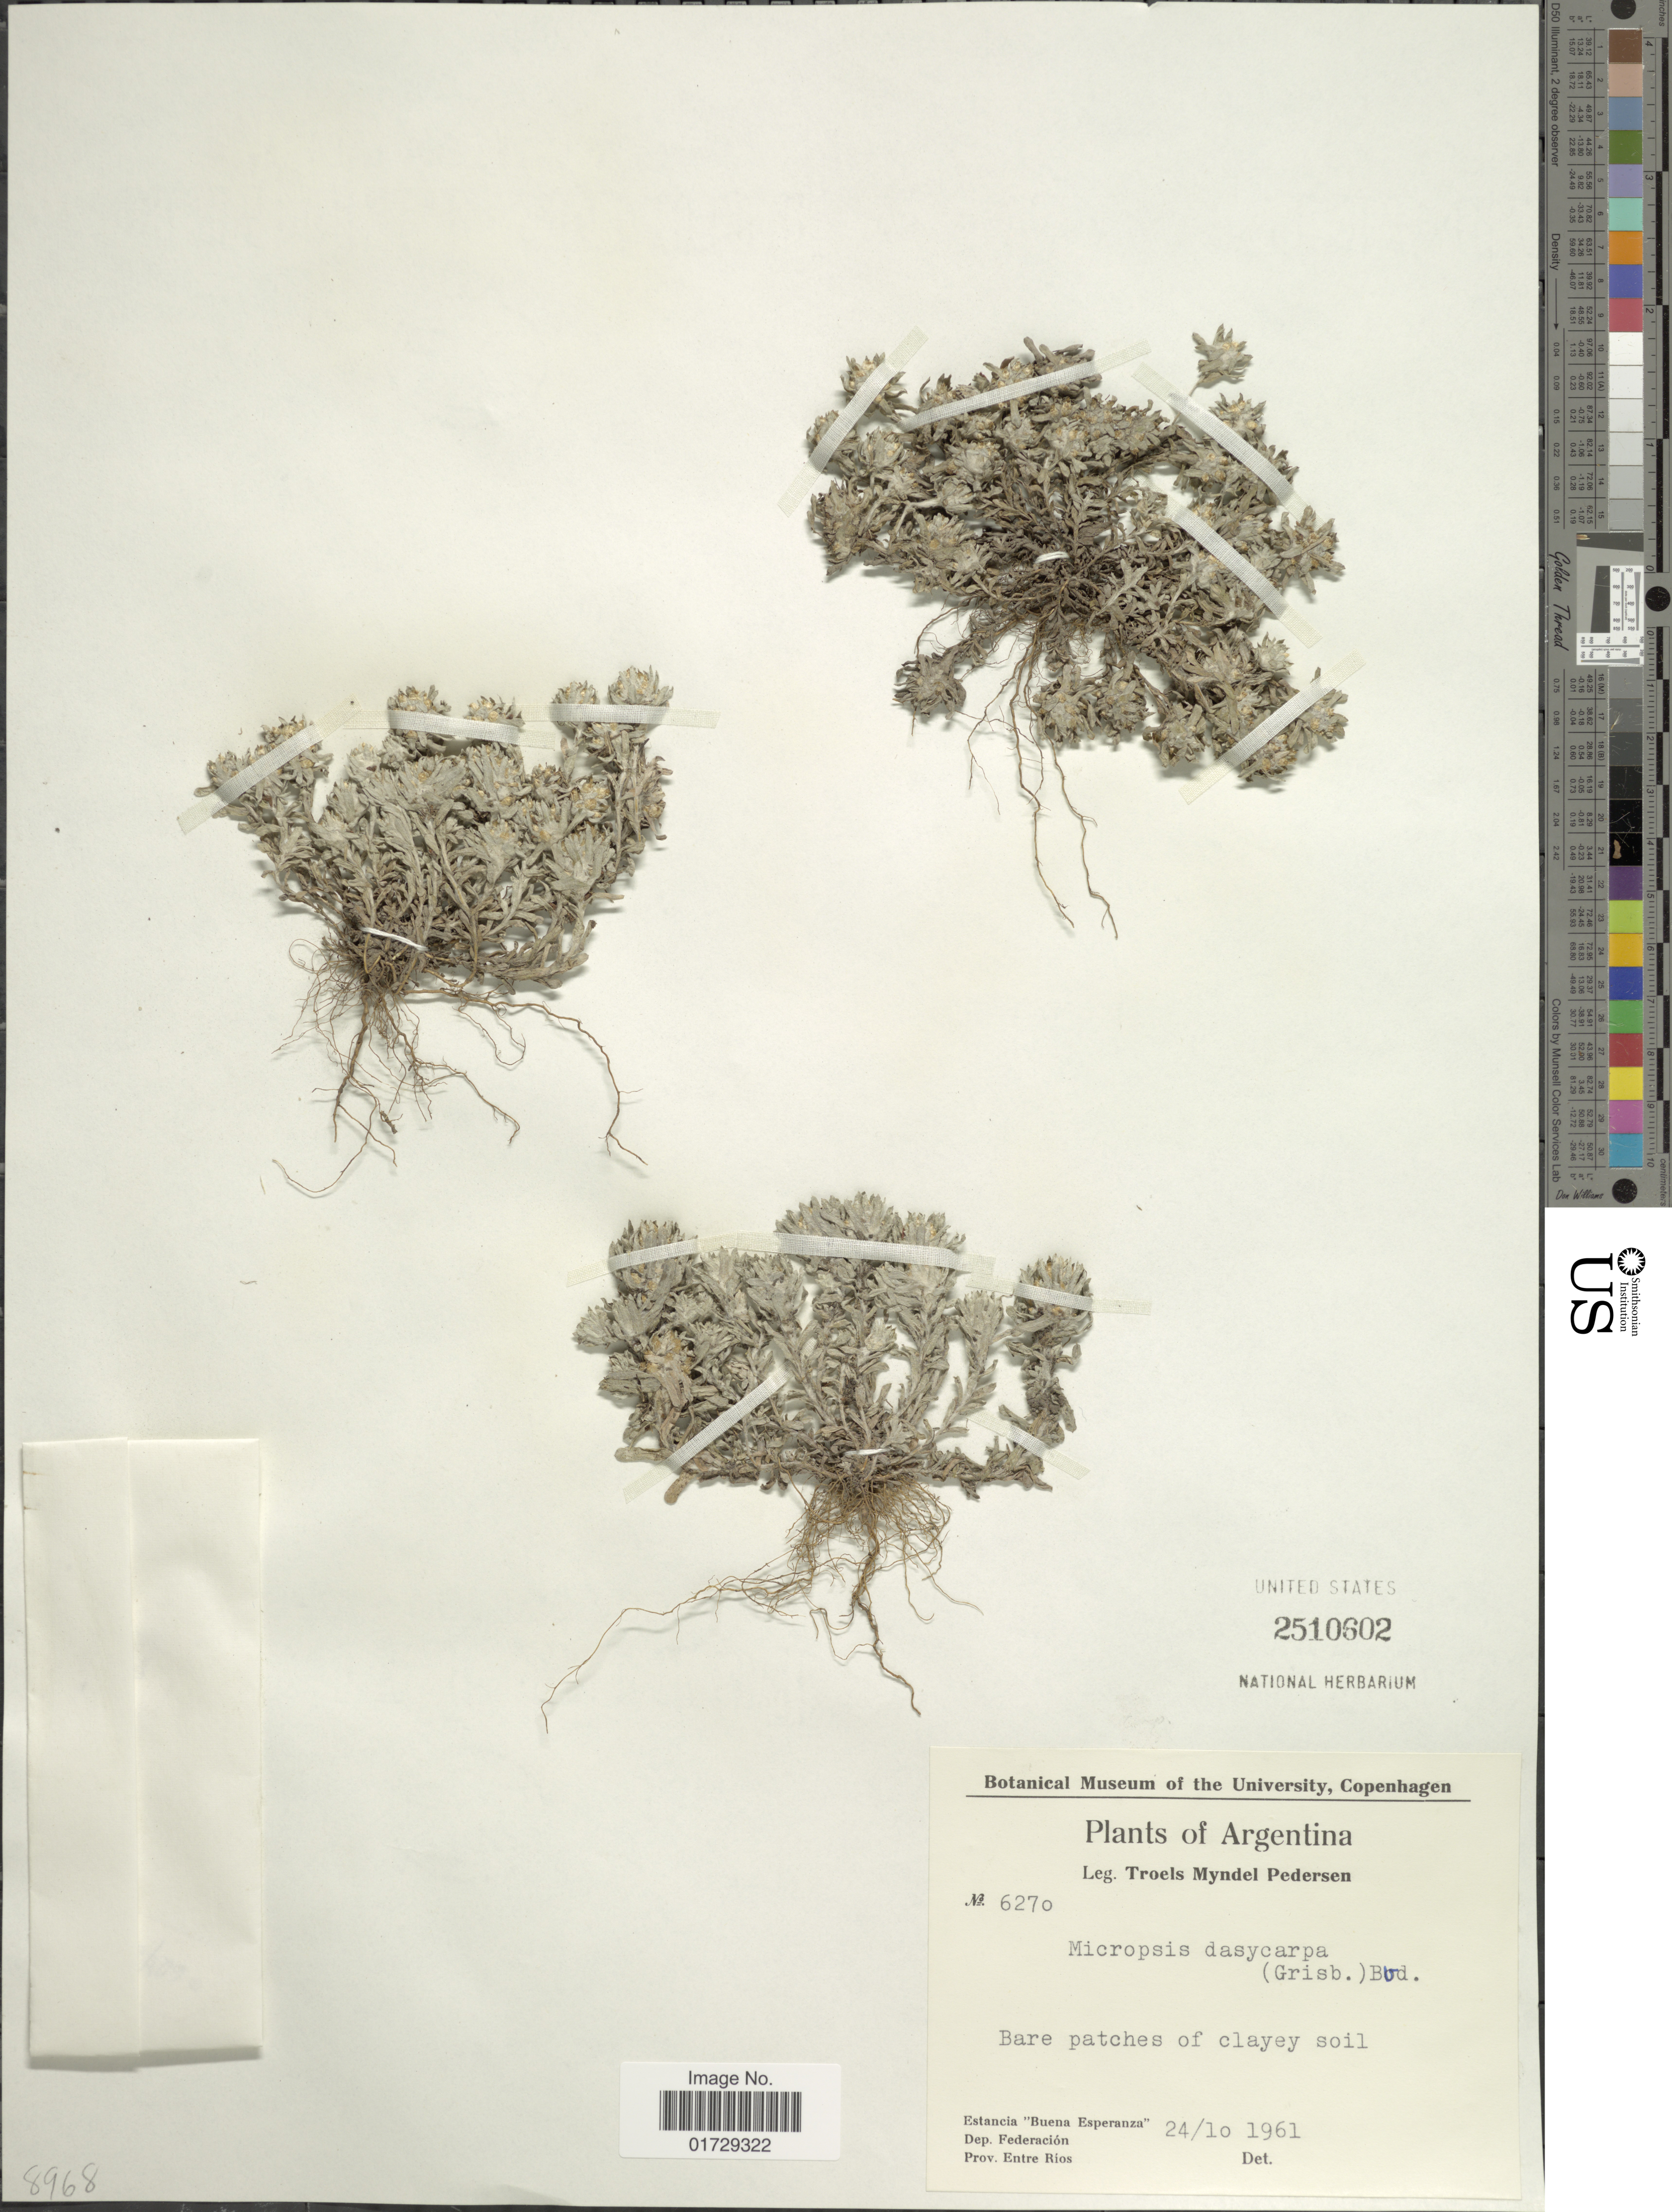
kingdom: Plantae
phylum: Tracheophyta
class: Magnoliopsida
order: Asterales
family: Asteraceae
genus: Micropsis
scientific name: Micropsis dasycarpa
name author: (Griseb.) P. Beauv.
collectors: T. Pederson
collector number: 6270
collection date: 1961-10-24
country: Argentina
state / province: Entre Rios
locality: Estancia "Buena Esperanza", Dep. Federacion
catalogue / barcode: US 2510602